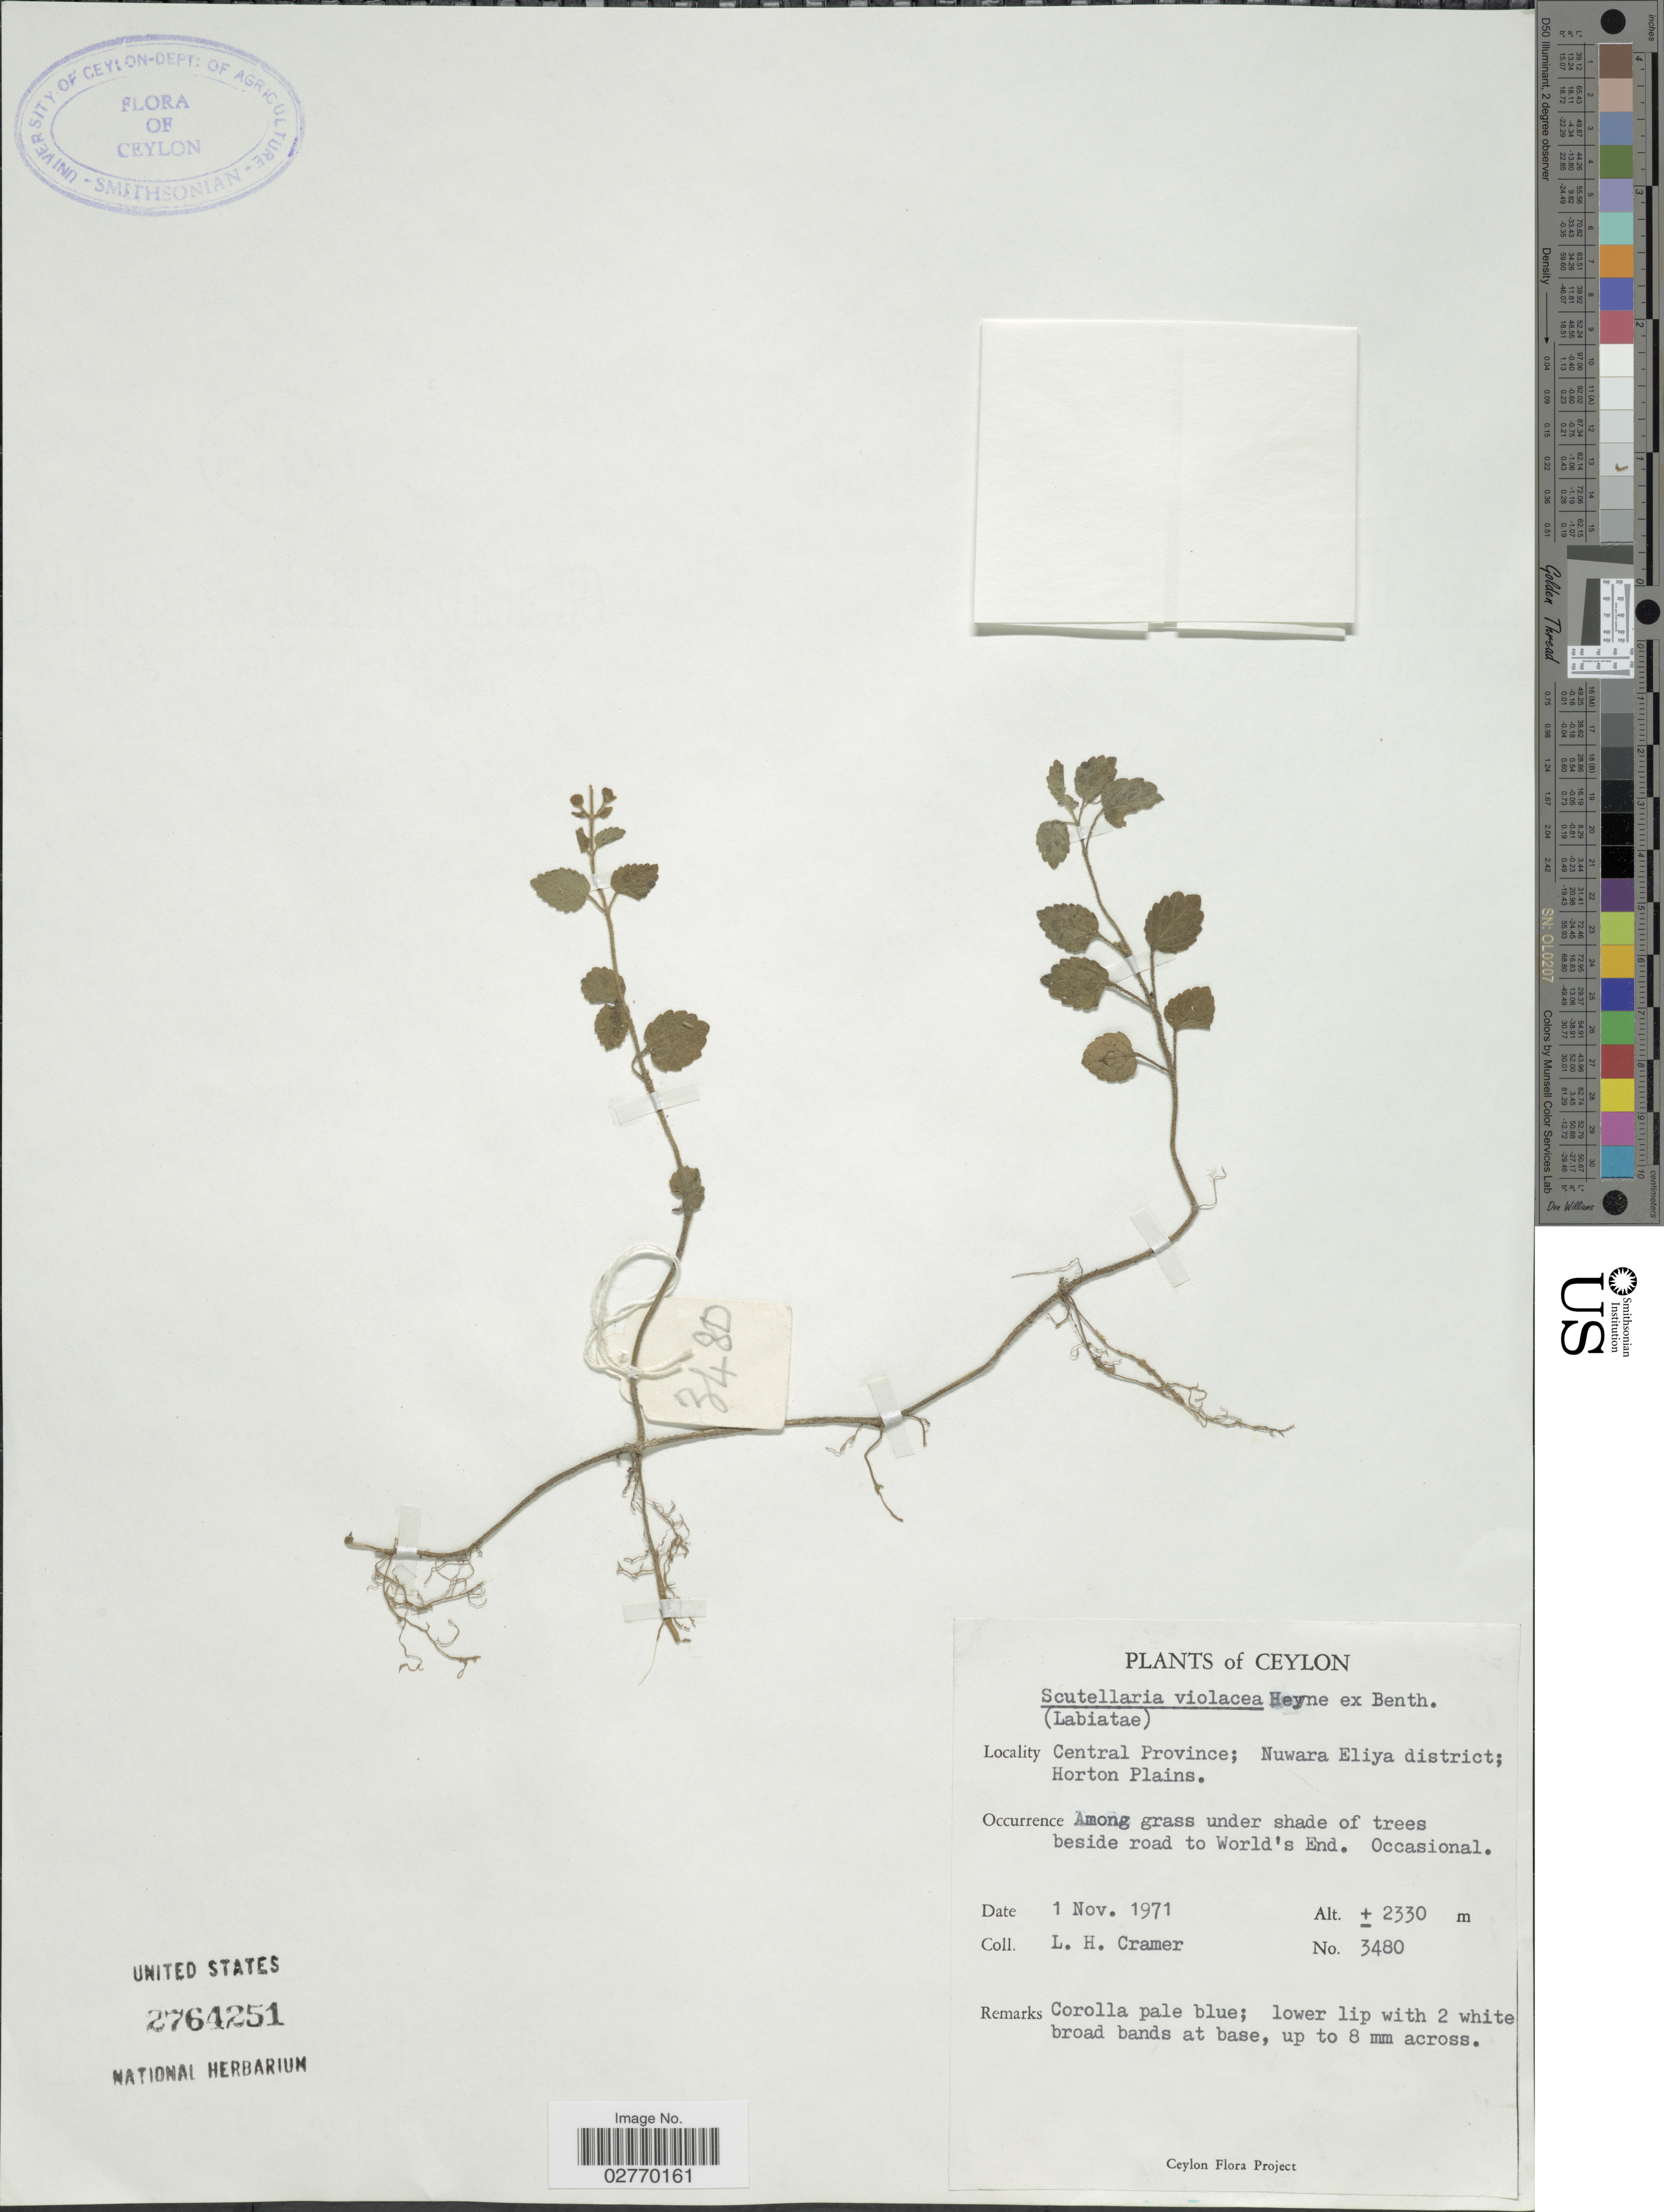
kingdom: Plantae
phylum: Tracheophyta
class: Magnoliopsida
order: Lamiales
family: Lamiaceae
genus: Scutellaria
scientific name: Scutellaria violacea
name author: B. Heyne ex Benth.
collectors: L. H. Cramer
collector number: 3480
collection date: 1971-11-01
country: Sri Lanka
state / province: Central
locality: Central Province; Nuwara Eliya District; Horton Plains. Among grass under shade of trees beside road to World's End.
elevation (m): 2330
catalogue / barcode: US 2764251